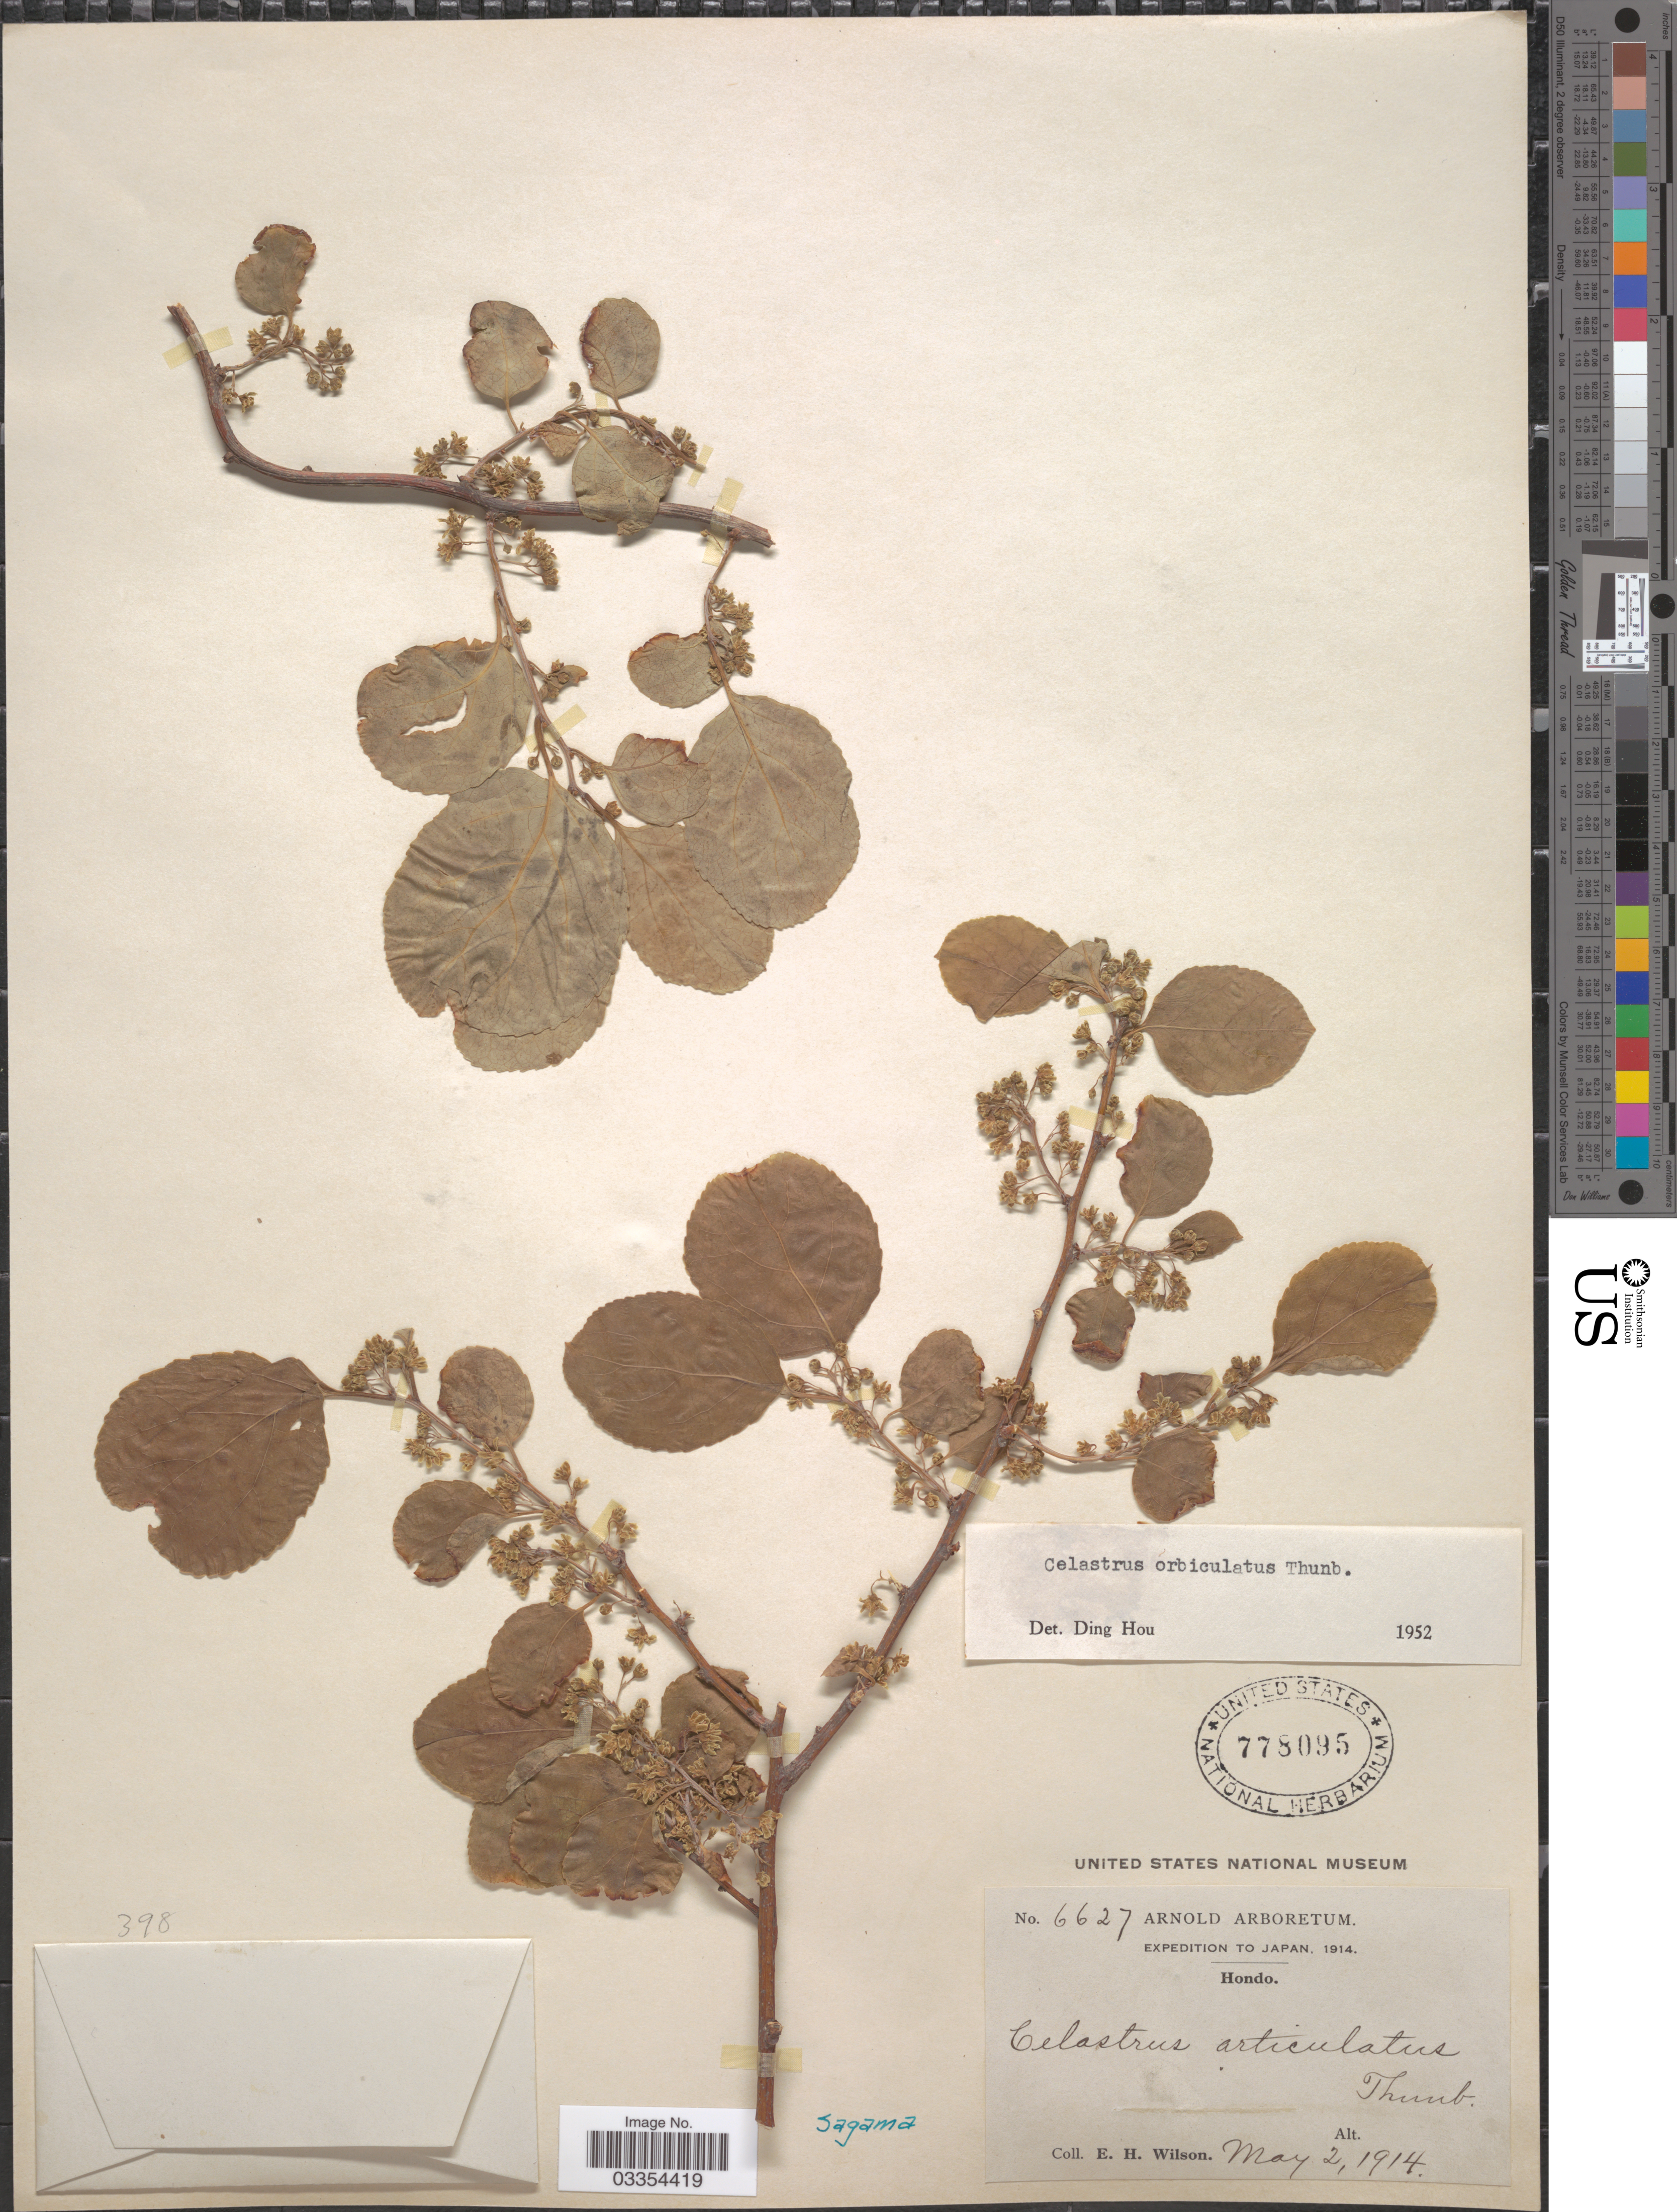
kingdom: Plantae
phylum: Tracheophyta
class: Magnoliopsida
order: Celastrales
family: Celastraceae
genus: Celastrus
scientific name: Celastrus orbiculatus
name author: Thunb.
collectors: E. Wilson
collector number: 6627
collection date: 1914-05-02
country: Japan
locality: Hondo. Sagama [unsure placement]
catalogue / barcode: US 778095